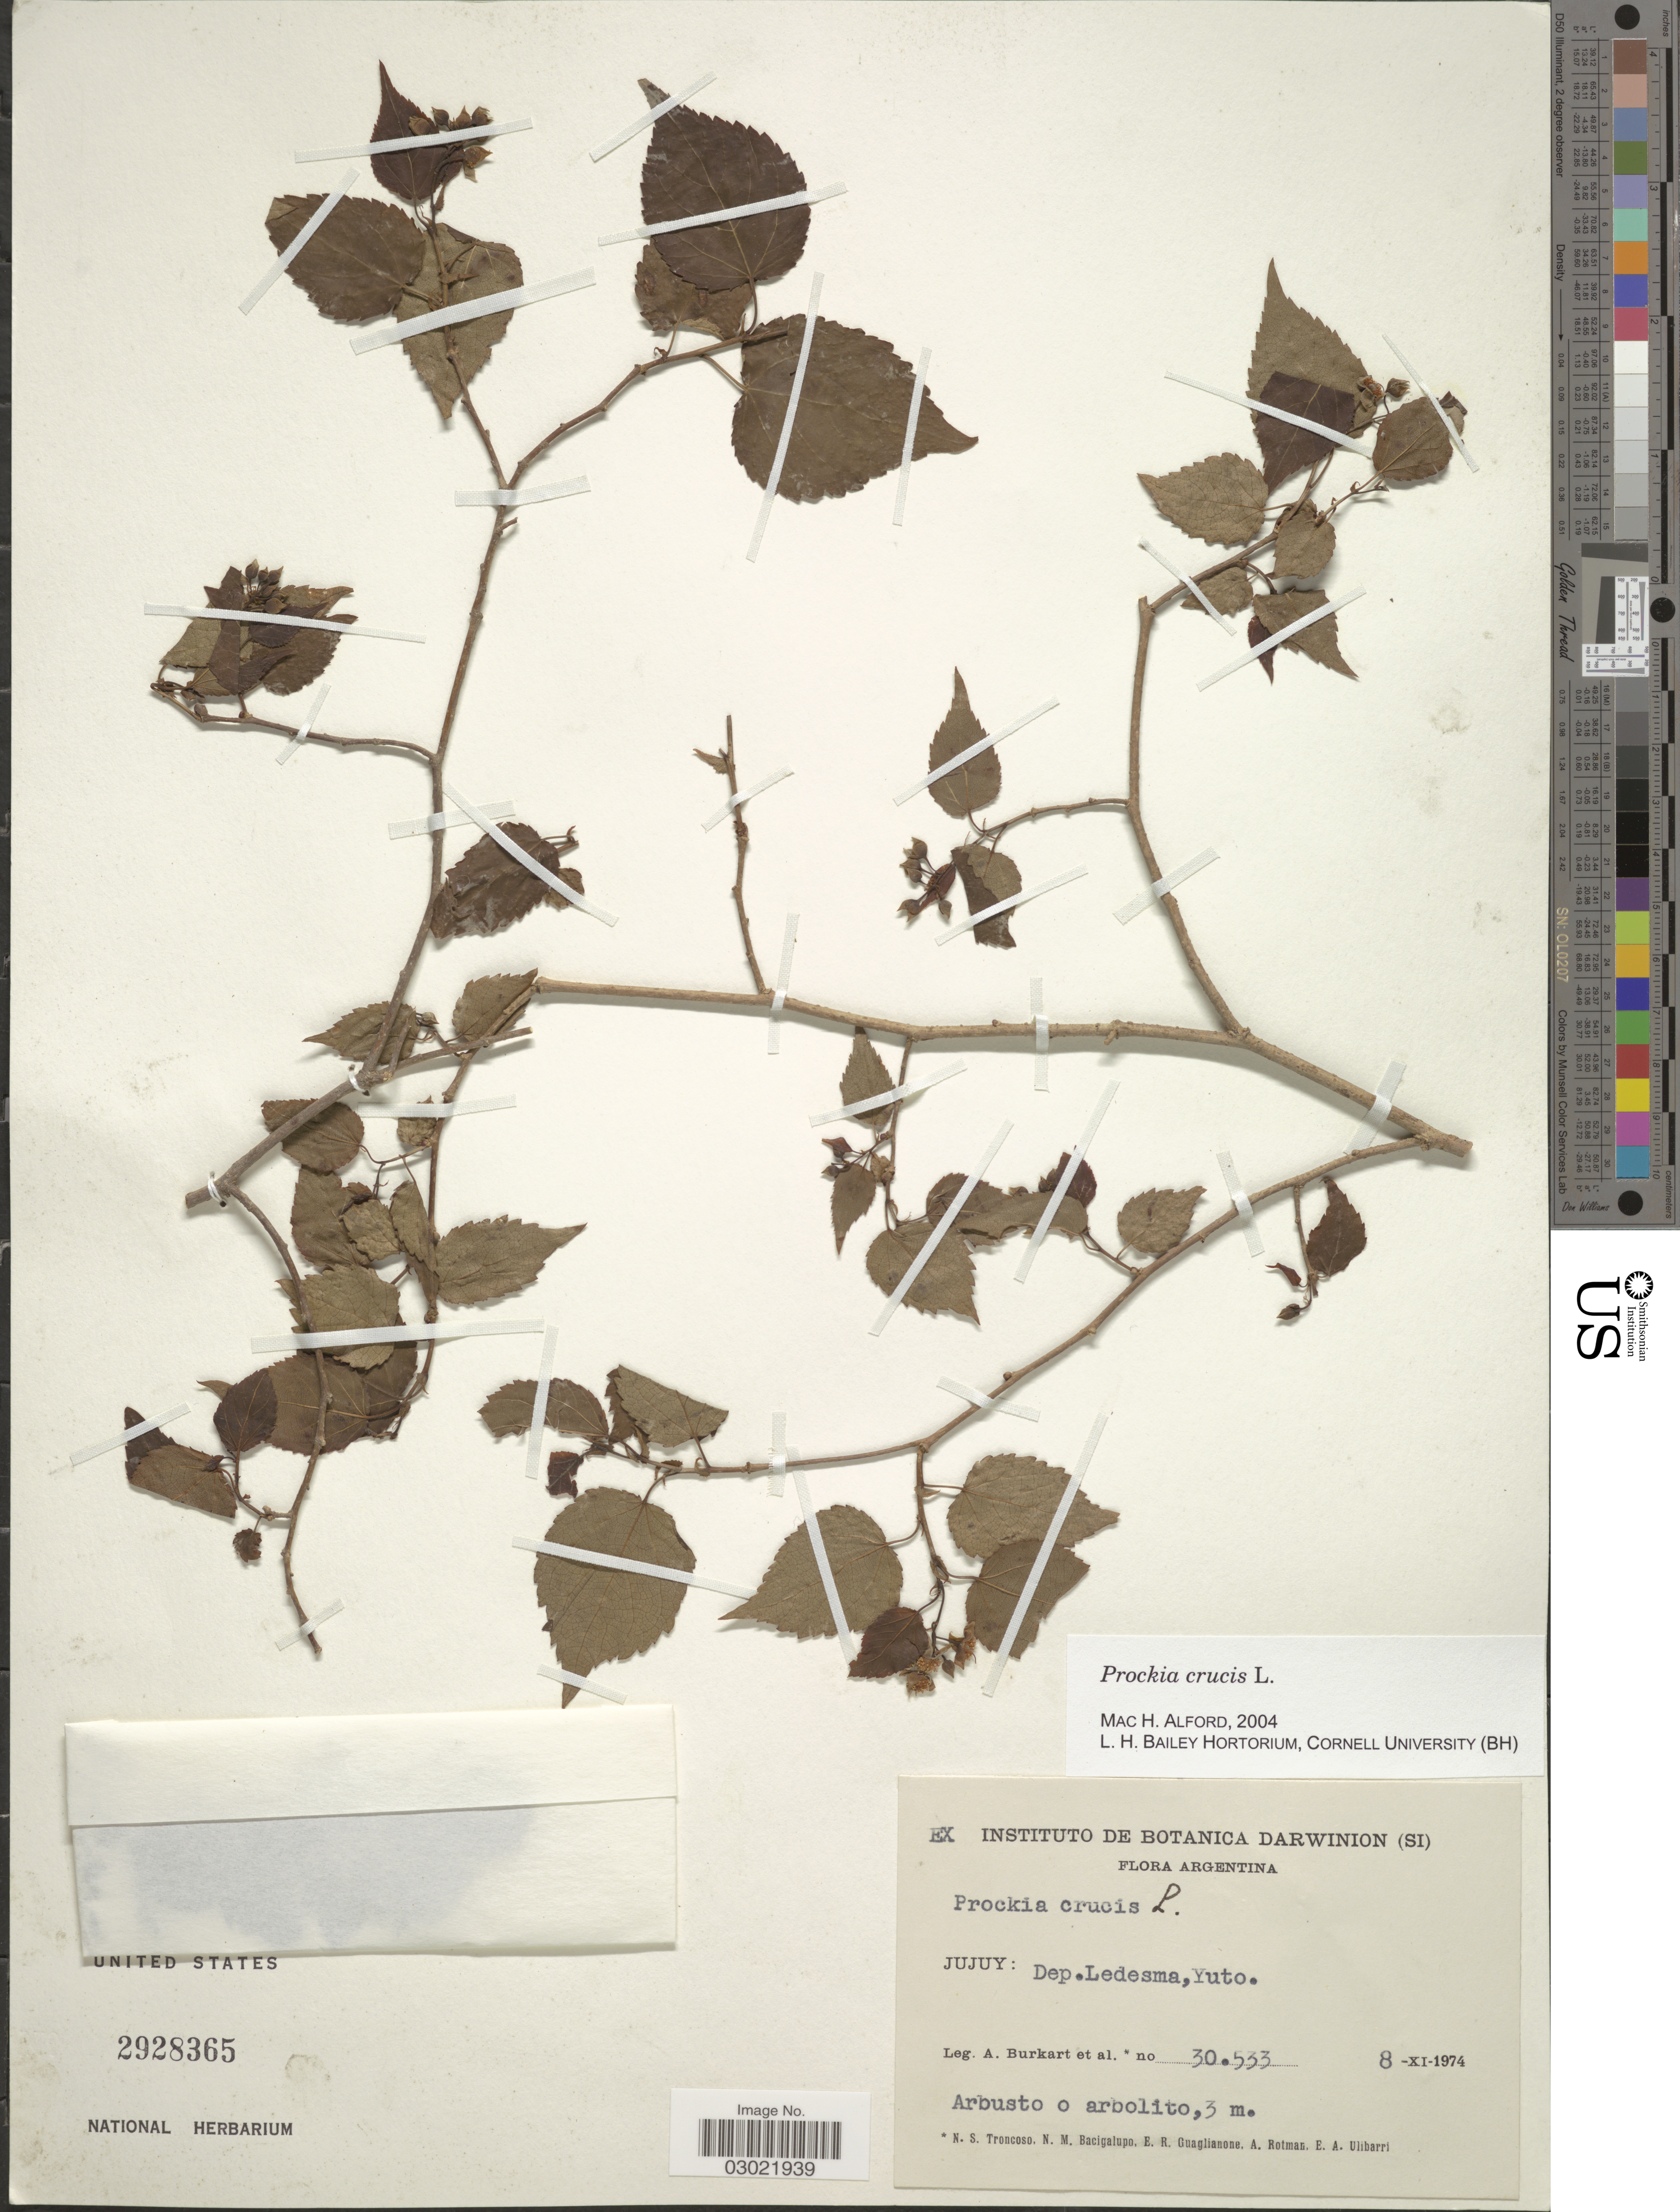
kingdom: Plantae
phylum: Tracheophyta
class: Magnoliopsida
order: Malpighiales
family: Salicaceae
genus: Prockia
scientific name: Prockia crucis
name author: P. Browne ex L.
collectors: A. E. Burkart, N. Troncoso, N. M. Bacigalupo, A. D. Rotman & E. A. Ulibarri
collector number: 30533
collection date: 1974-11-08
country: Argentina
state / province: Jujuy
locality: Dep. Ledesma, Yuto.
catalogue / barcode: US 2928365